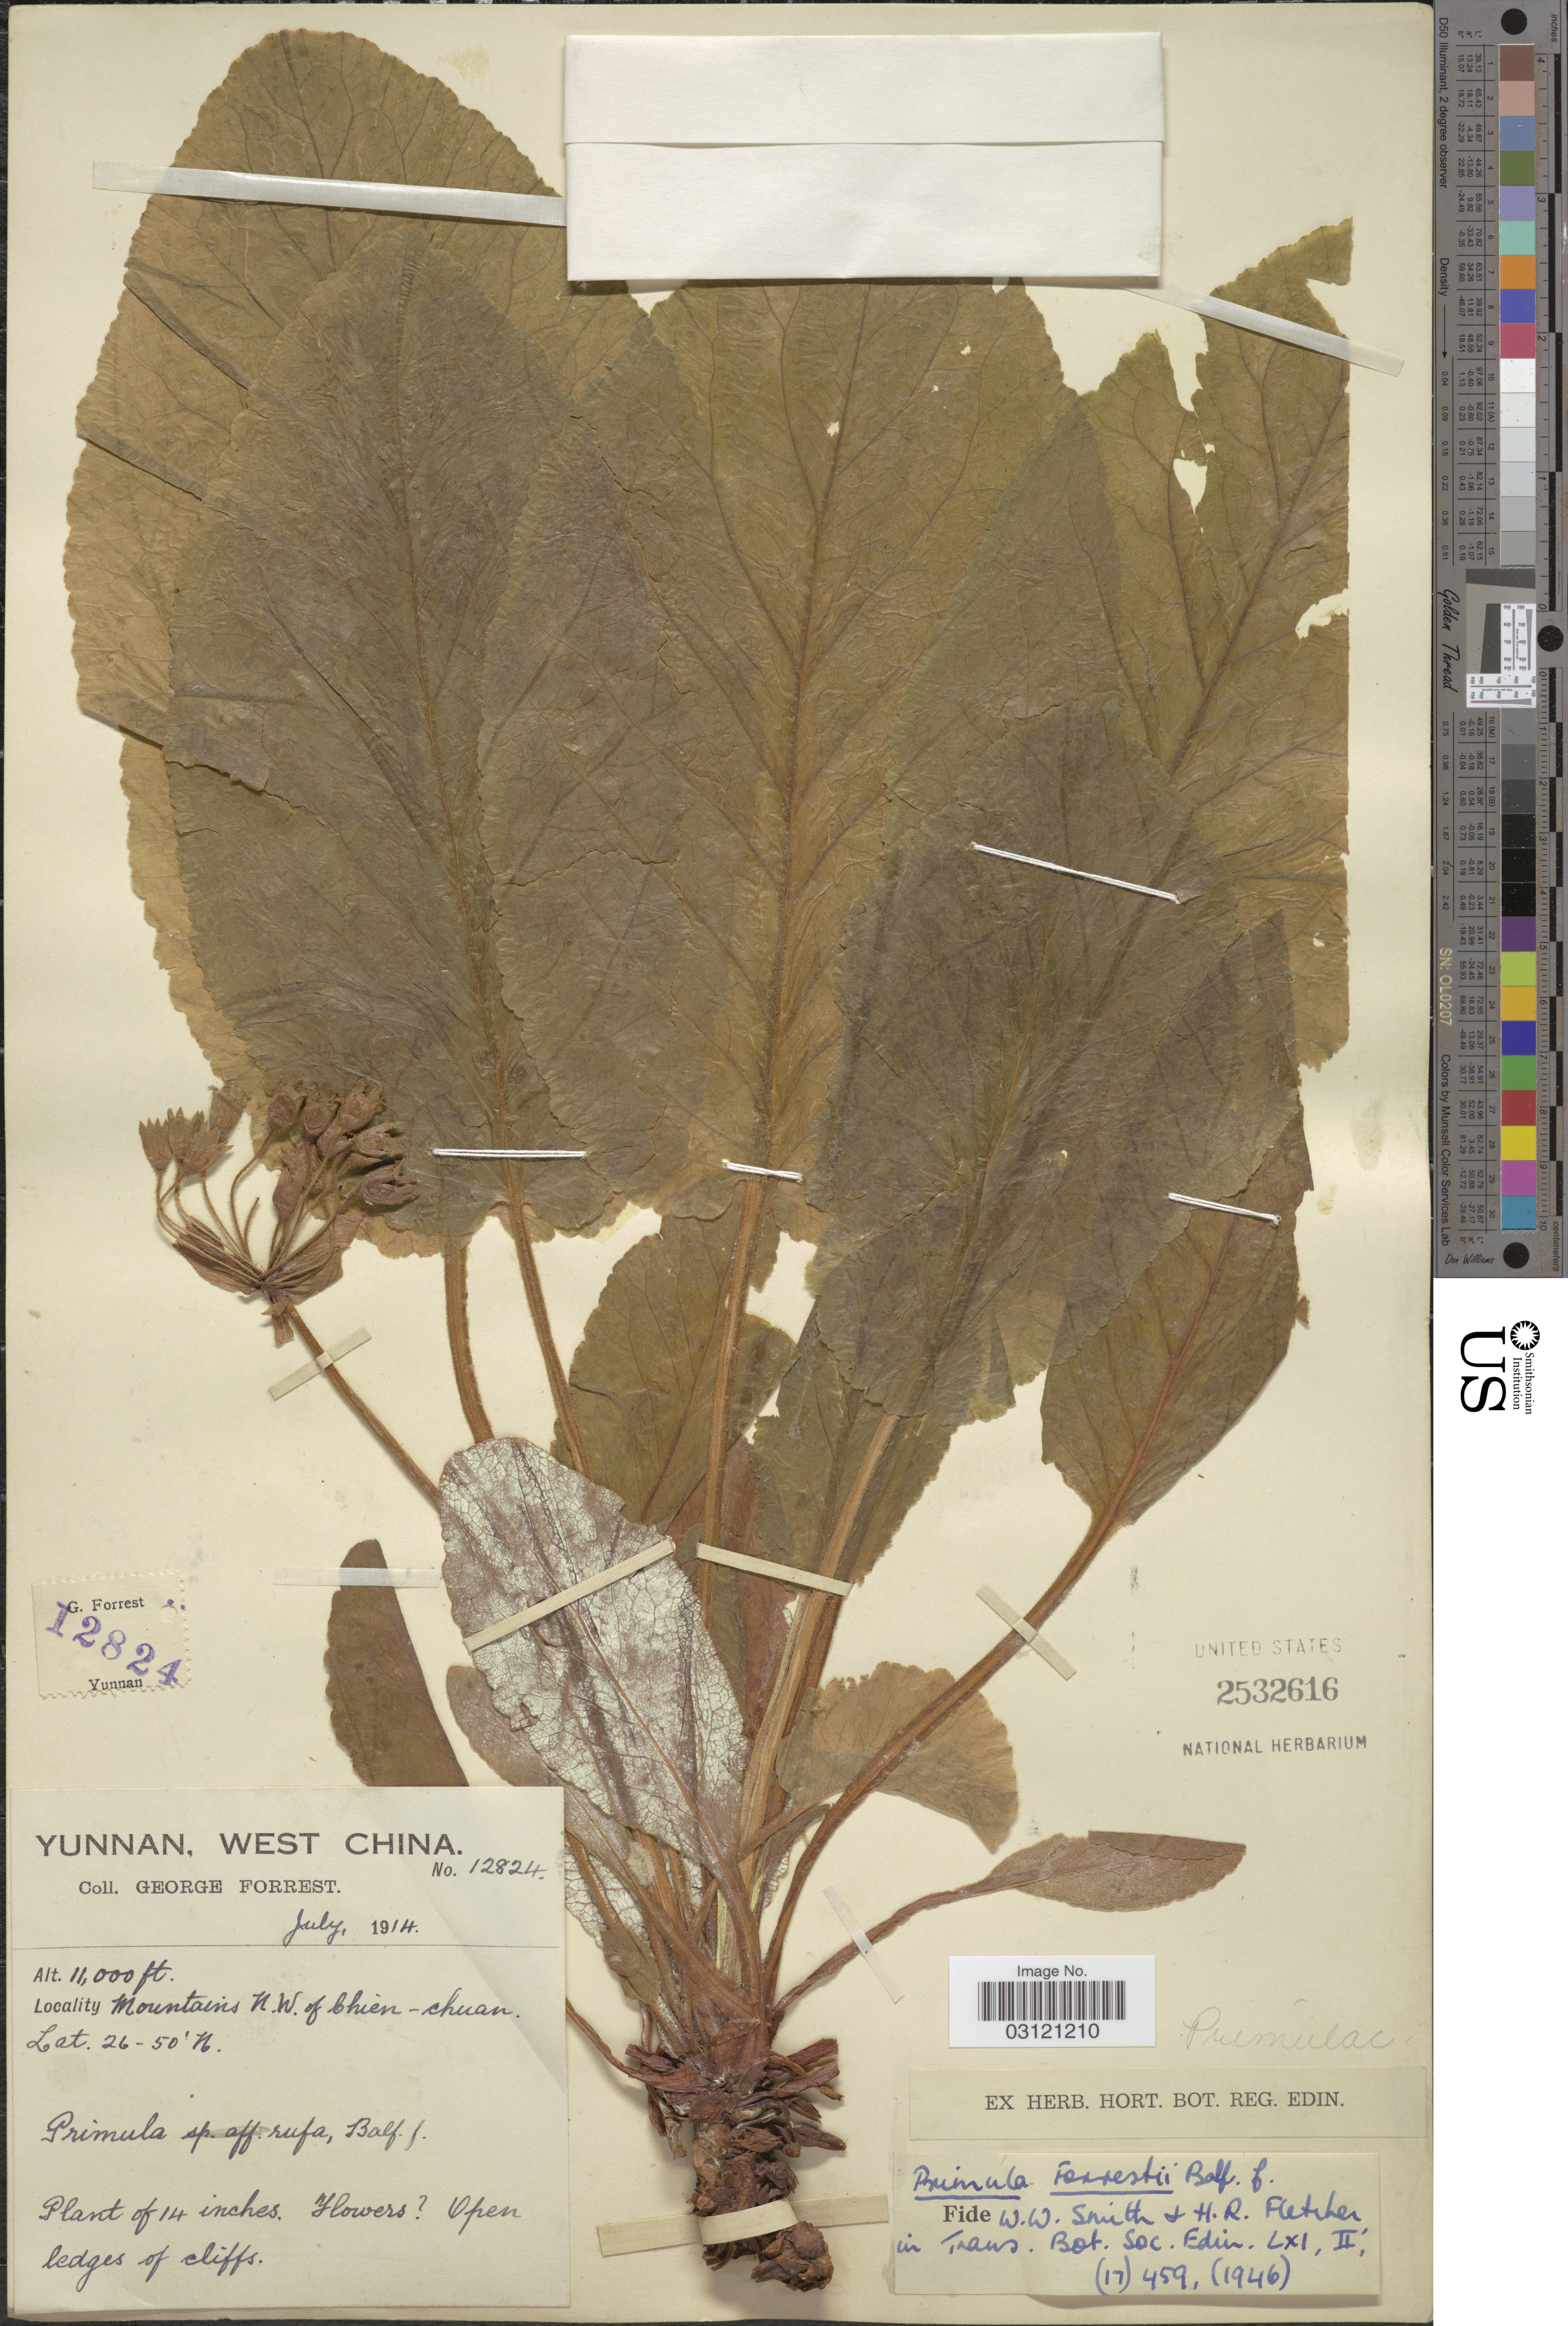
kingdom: Plantae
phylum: Tracheophyta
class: Magnoliopsida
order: Ericales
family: Primulaceae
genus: Primula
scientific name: Primula forrestii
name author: Balf. f. in Forrest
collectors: G. Forrest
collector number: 12824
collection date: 1914-07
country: China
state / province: Yunnan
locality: Yunnan, West China, Mountains N.W. of Chien-chuan.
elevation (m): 3353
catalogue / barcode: US 2532616